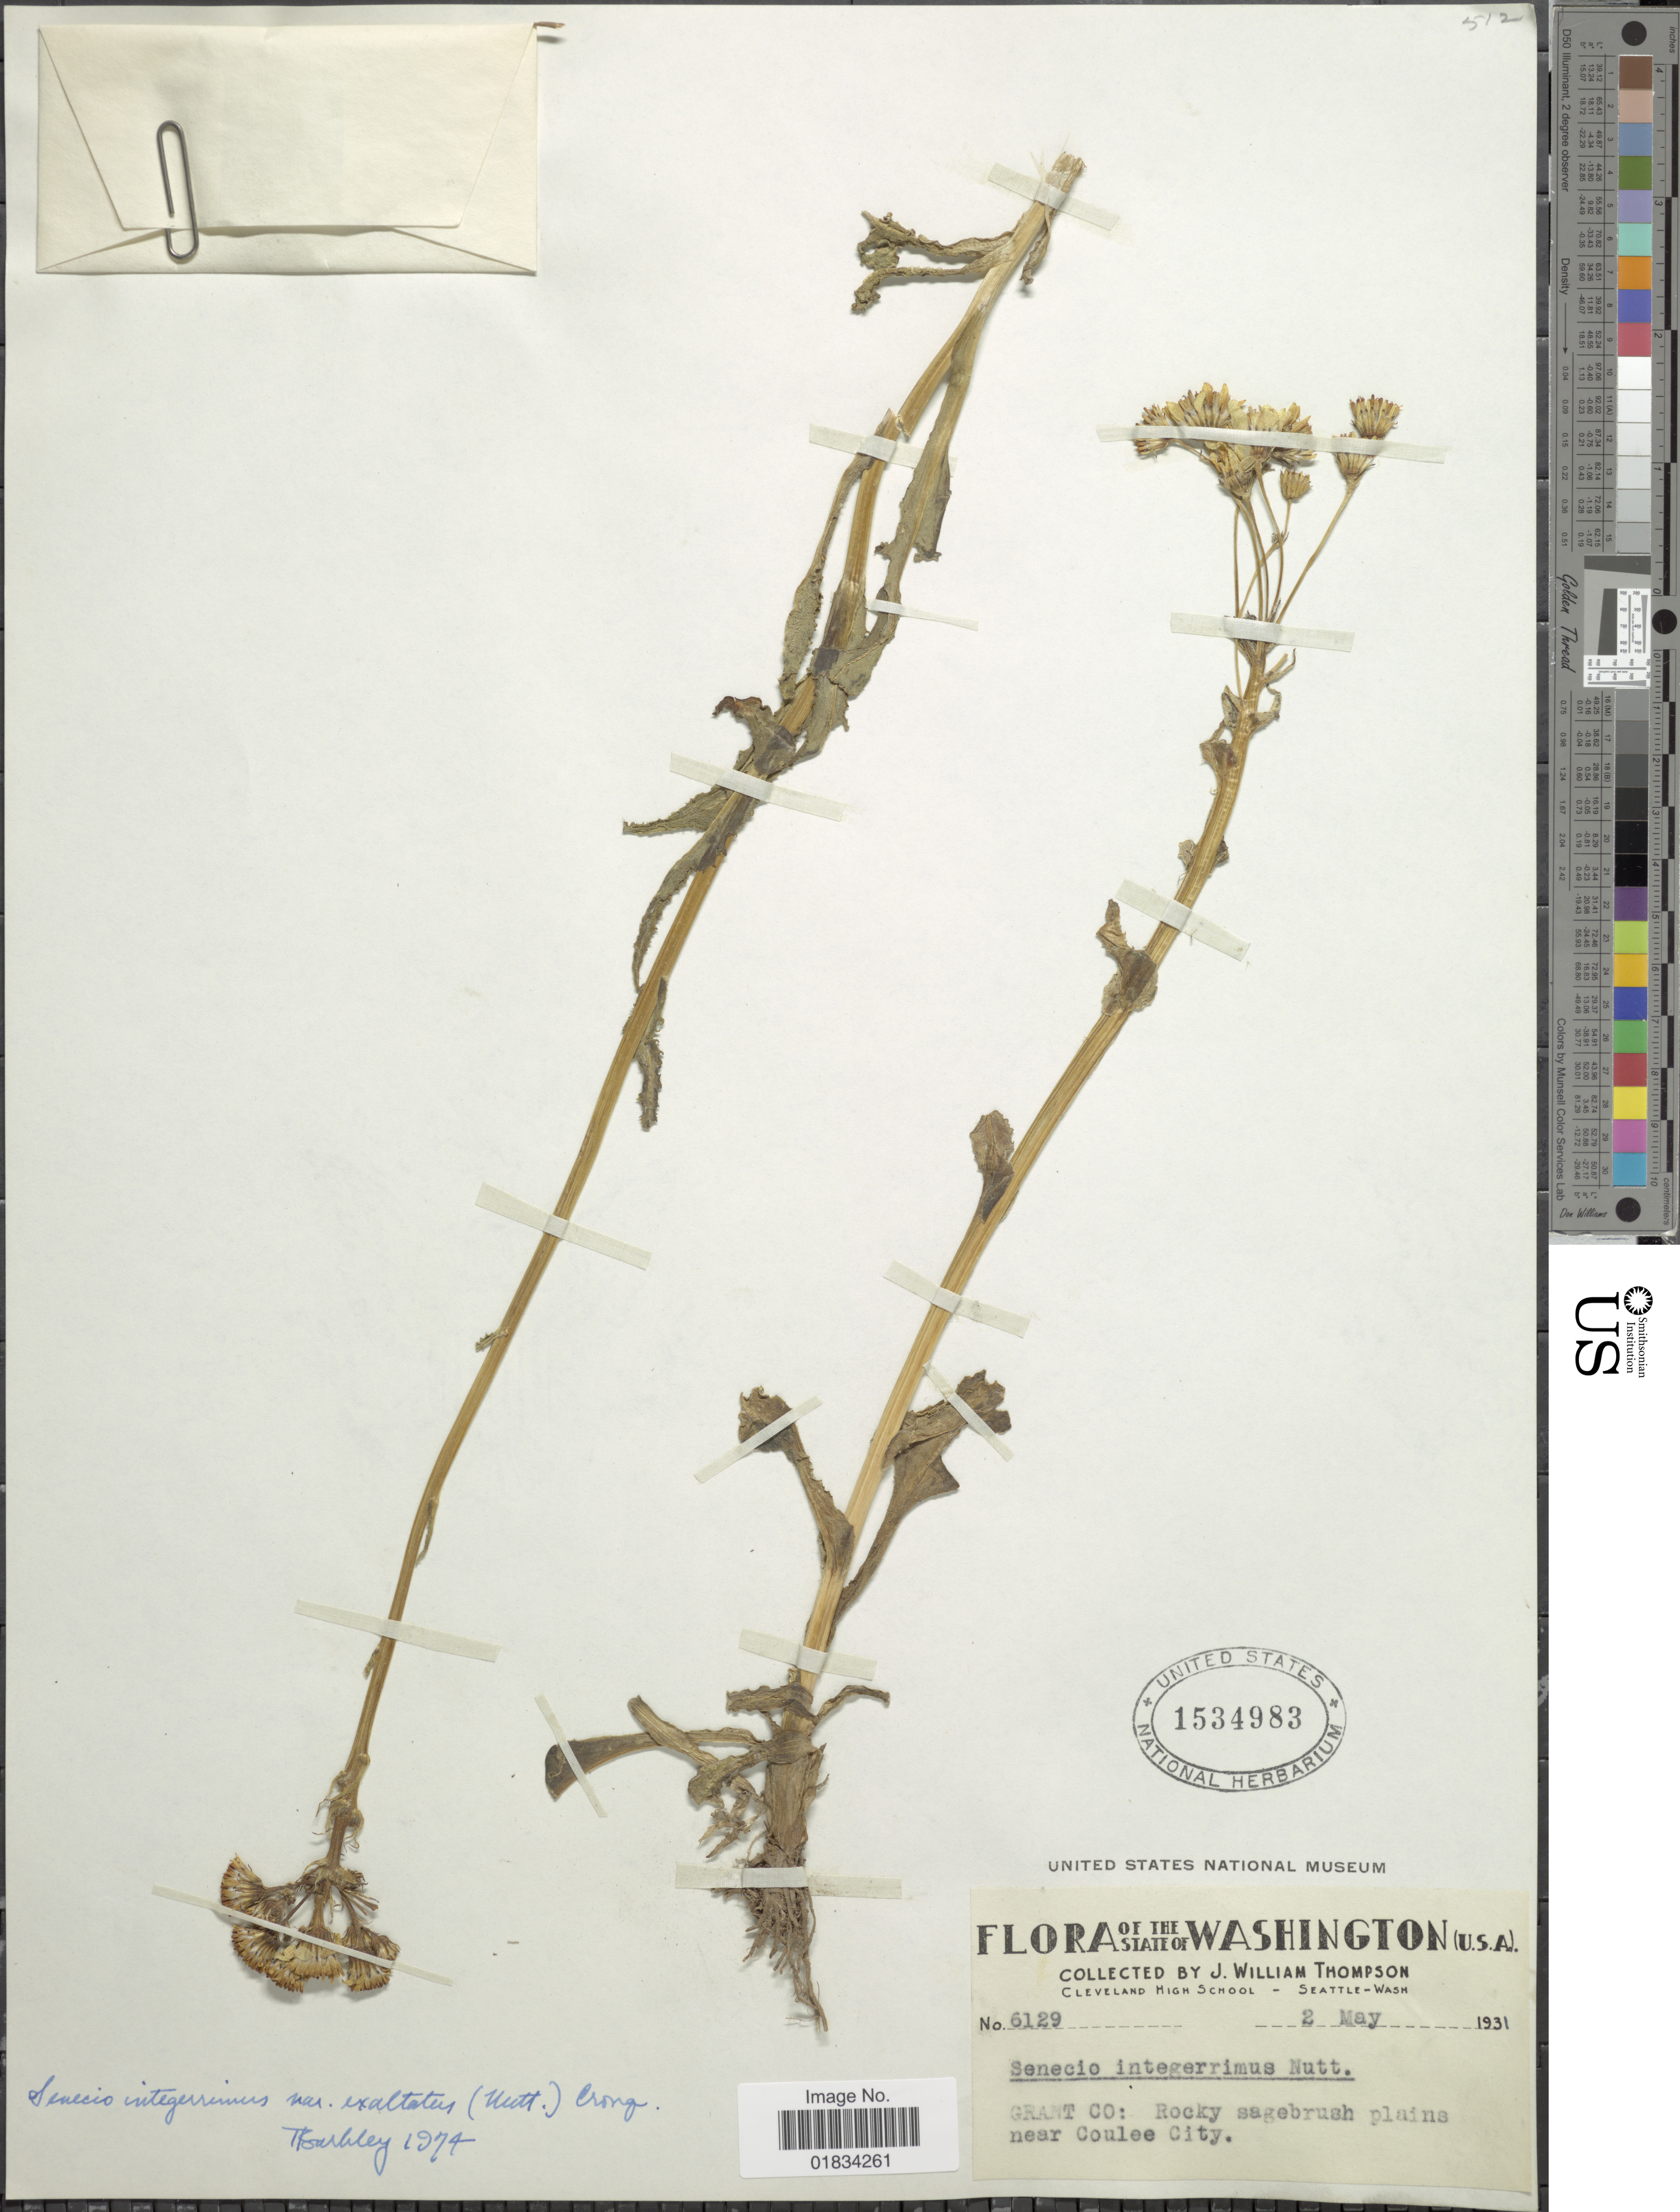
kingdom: Plantae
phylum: Tracheophyta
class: Magnoliopsida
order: Asterales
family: Asteraceae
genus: Senecio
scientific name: Senecio integerrimus var. exaltatus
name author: (Nutt.) Cronq.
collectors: J. W. Thompson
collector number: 6129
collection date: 1931-05-02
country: United States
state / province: Washington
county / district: Grant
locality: Grant Co.: Plains near Coulee City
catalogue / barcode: US 1534983